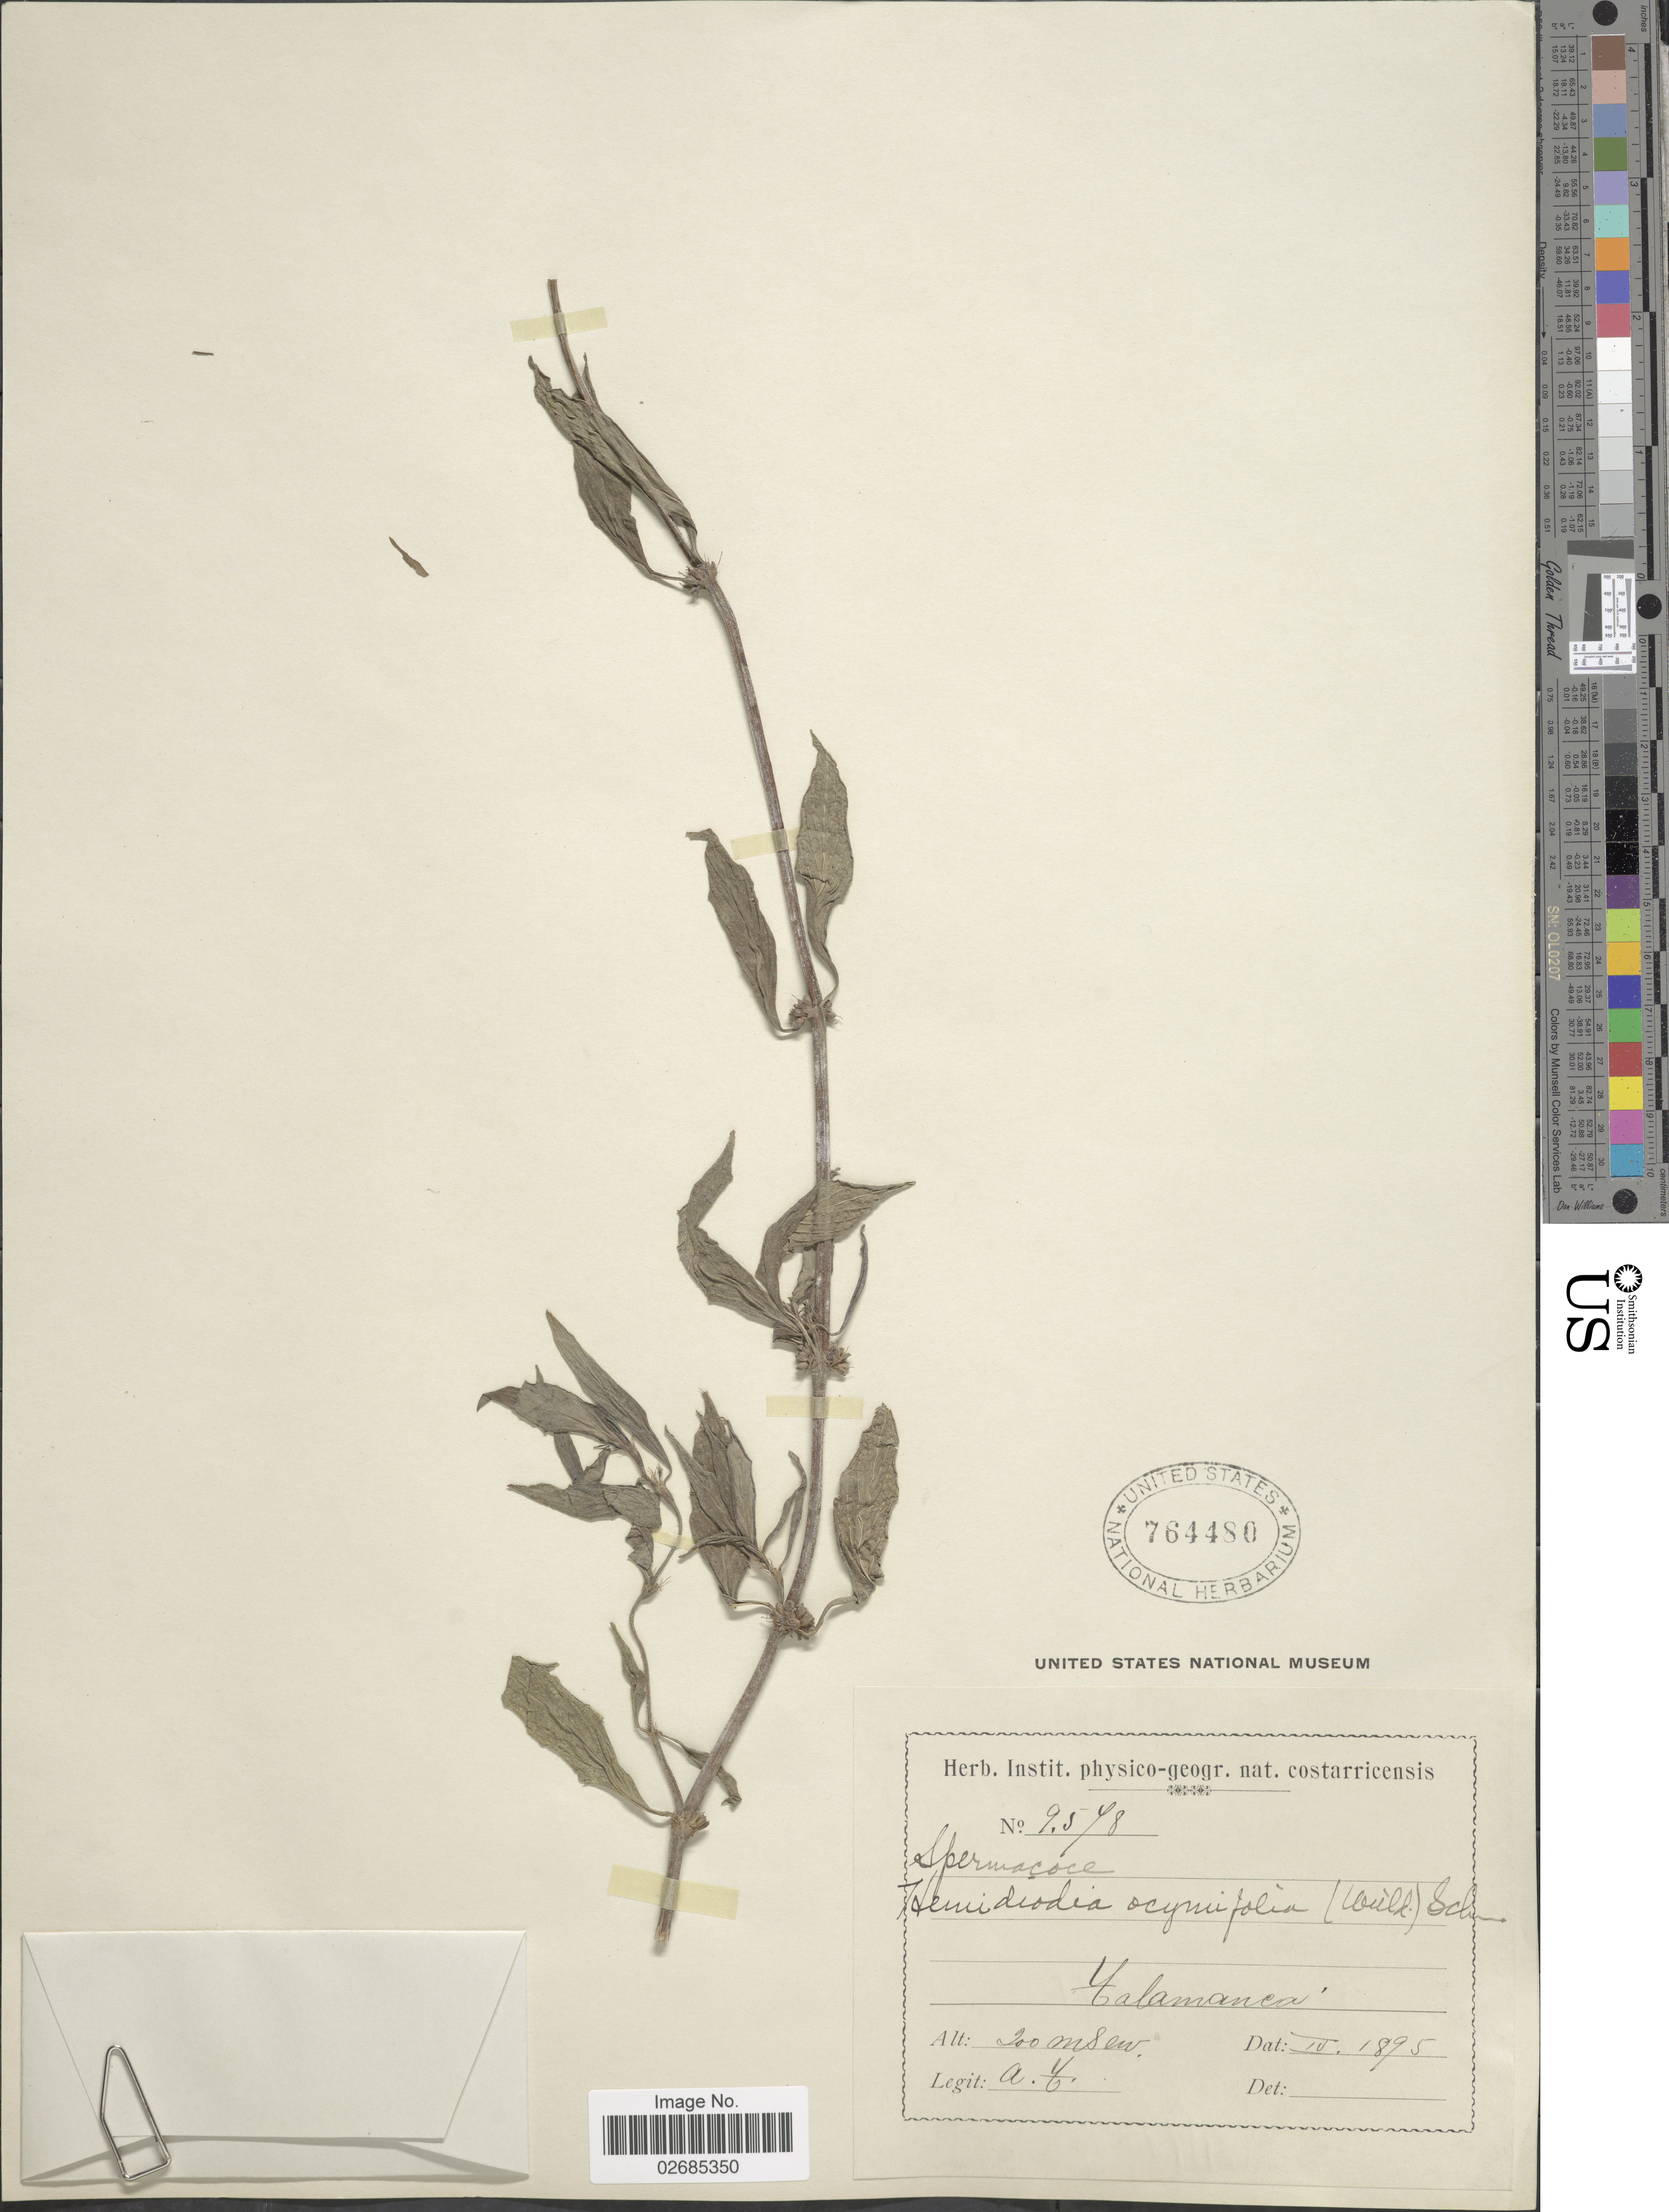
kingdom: Plantae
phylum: Tracheophyta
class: Magnoliopsida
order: Gentianales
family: Rubiaceae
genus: Hemidiodia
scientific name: Hemidiodia ocimifolia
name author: (Willd.) K. Schum.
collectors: A. T.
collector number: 9578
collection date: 1895-04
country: Costa Rica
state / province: Limón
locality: Talamanca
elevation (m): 200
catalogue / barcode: US 764480